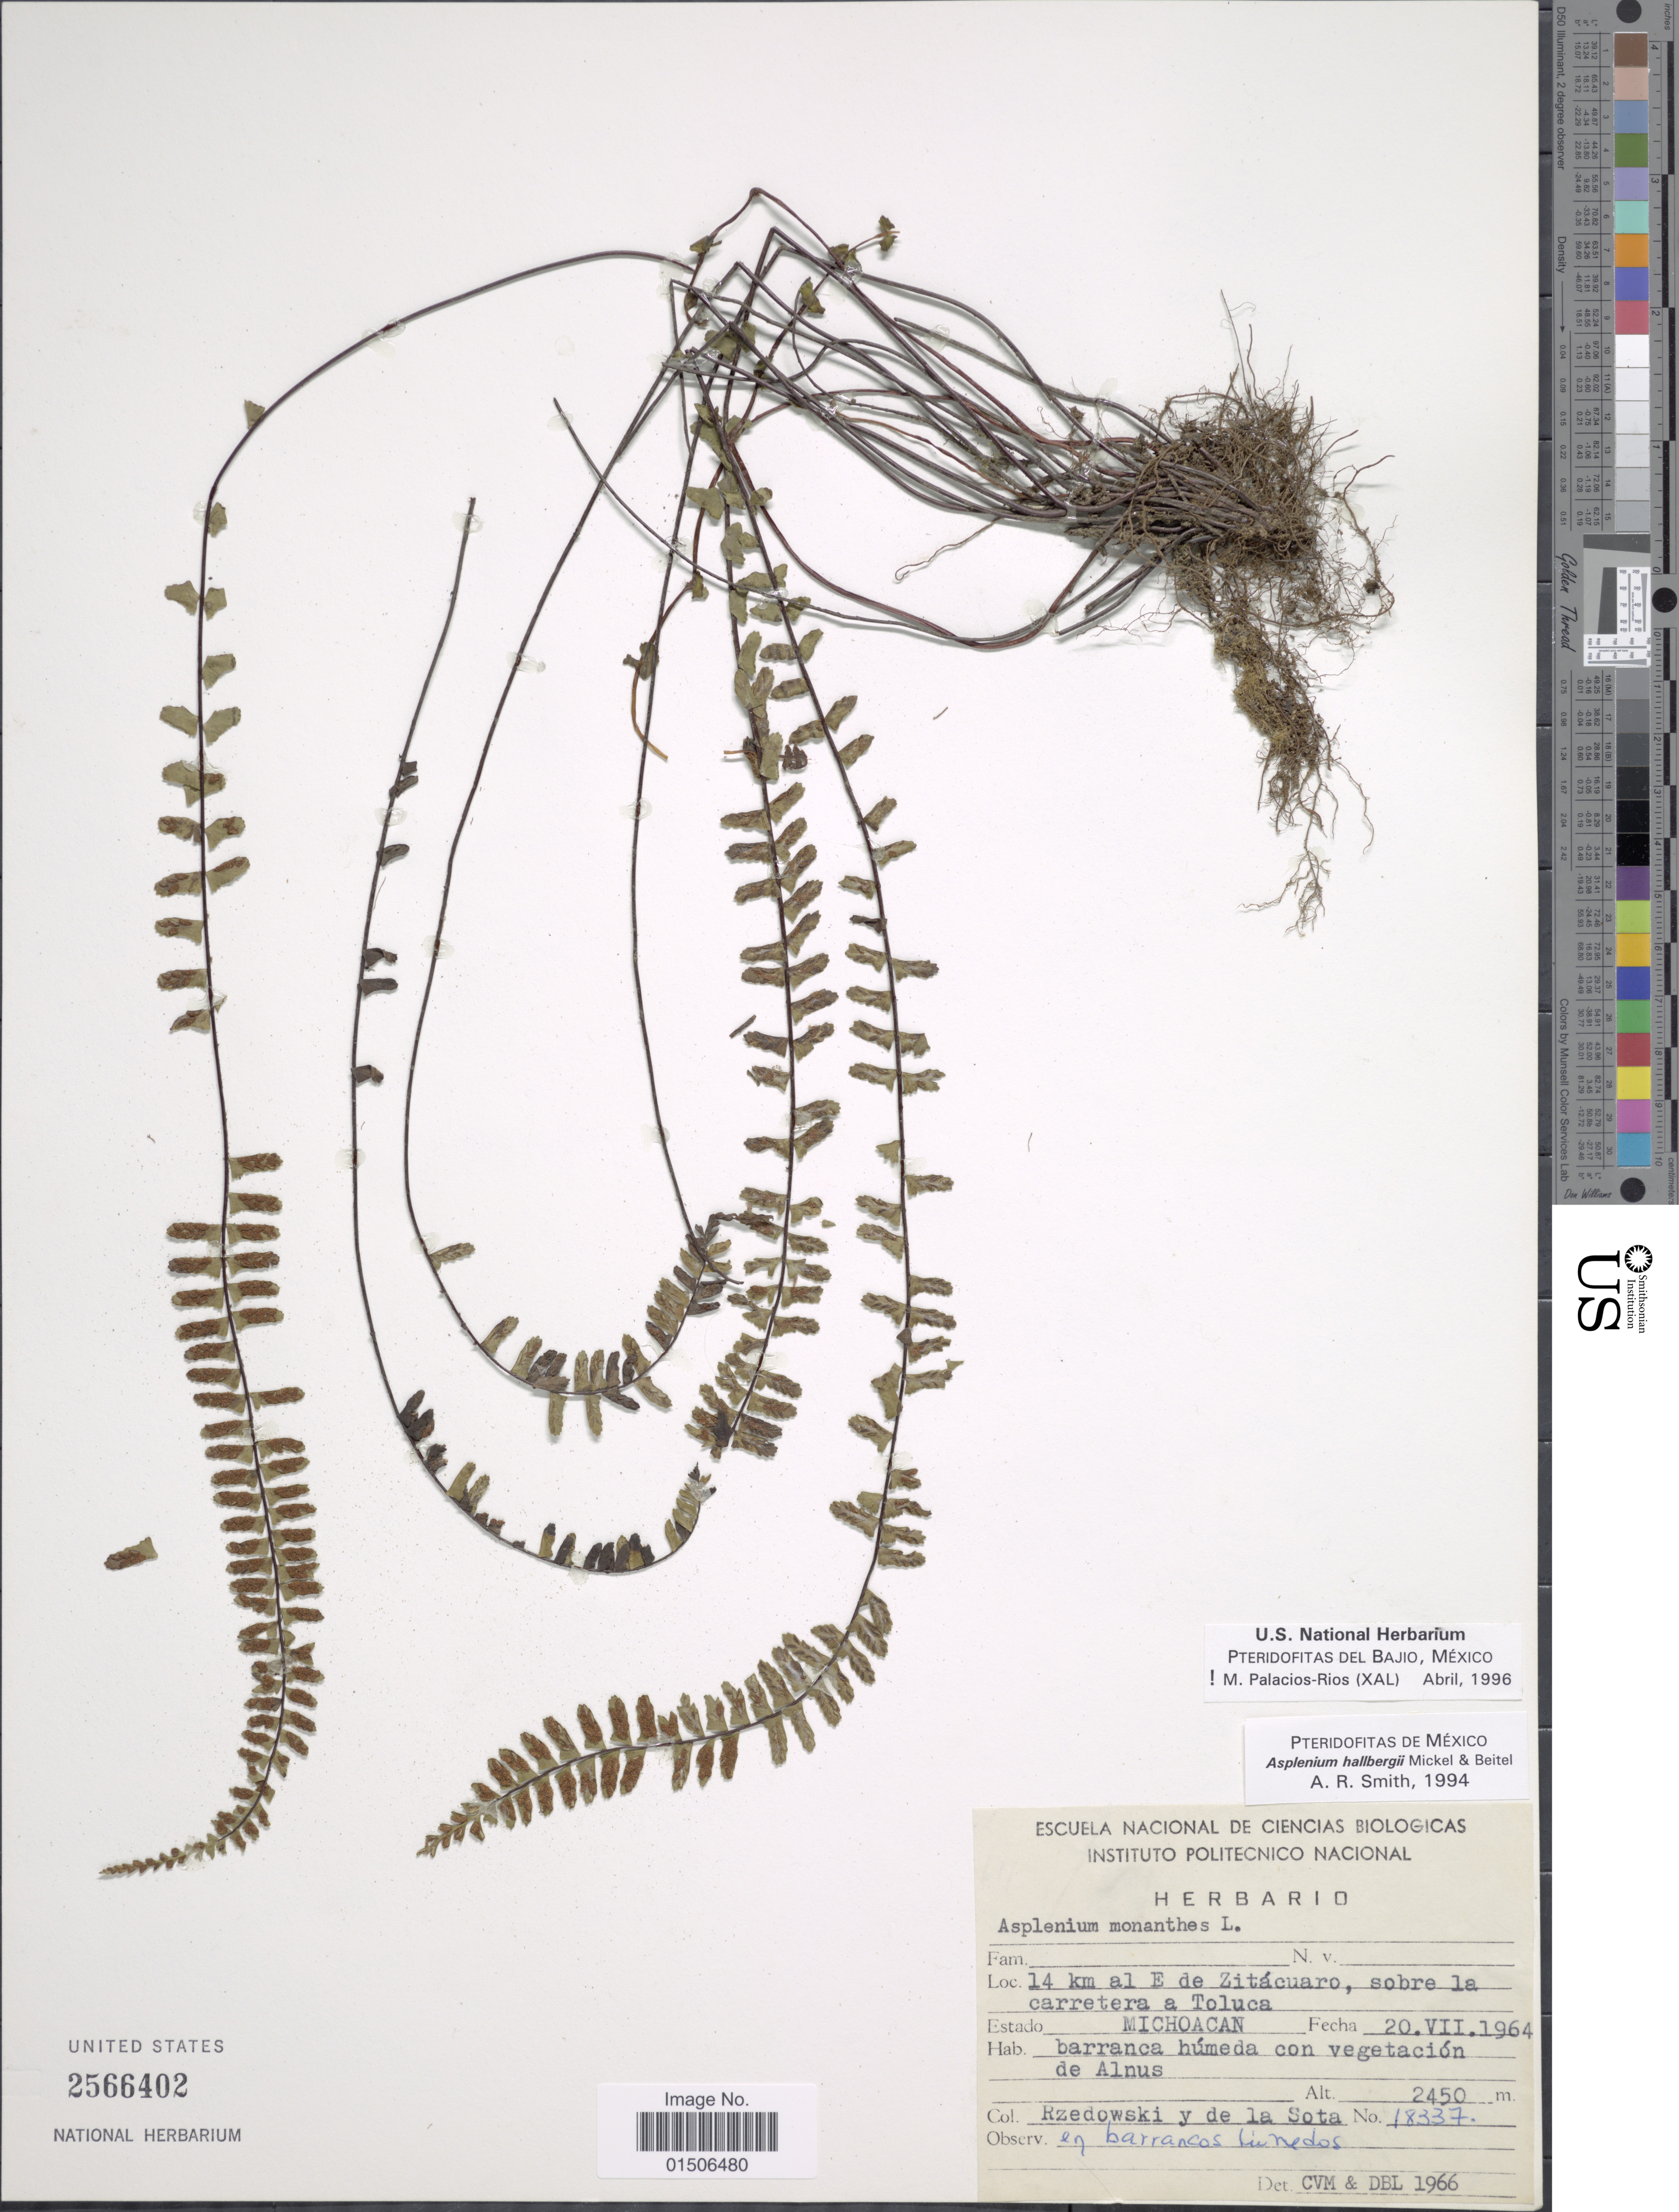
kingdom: Plantae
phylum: Tracheophyta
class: Polypodiopsida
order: Polypodiales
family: Aspleniaceae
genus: Asplenium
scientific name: Asplenium hallbergii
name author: Mickel & Beitel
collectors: Rzedwoski & de la Sota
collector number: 18337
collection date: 1964-07-20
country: Mexico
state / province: Michoacán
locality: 14 km E de Zitácuaro, sobre la carretera a Toluca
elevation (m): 2450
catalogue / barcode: US 2566402